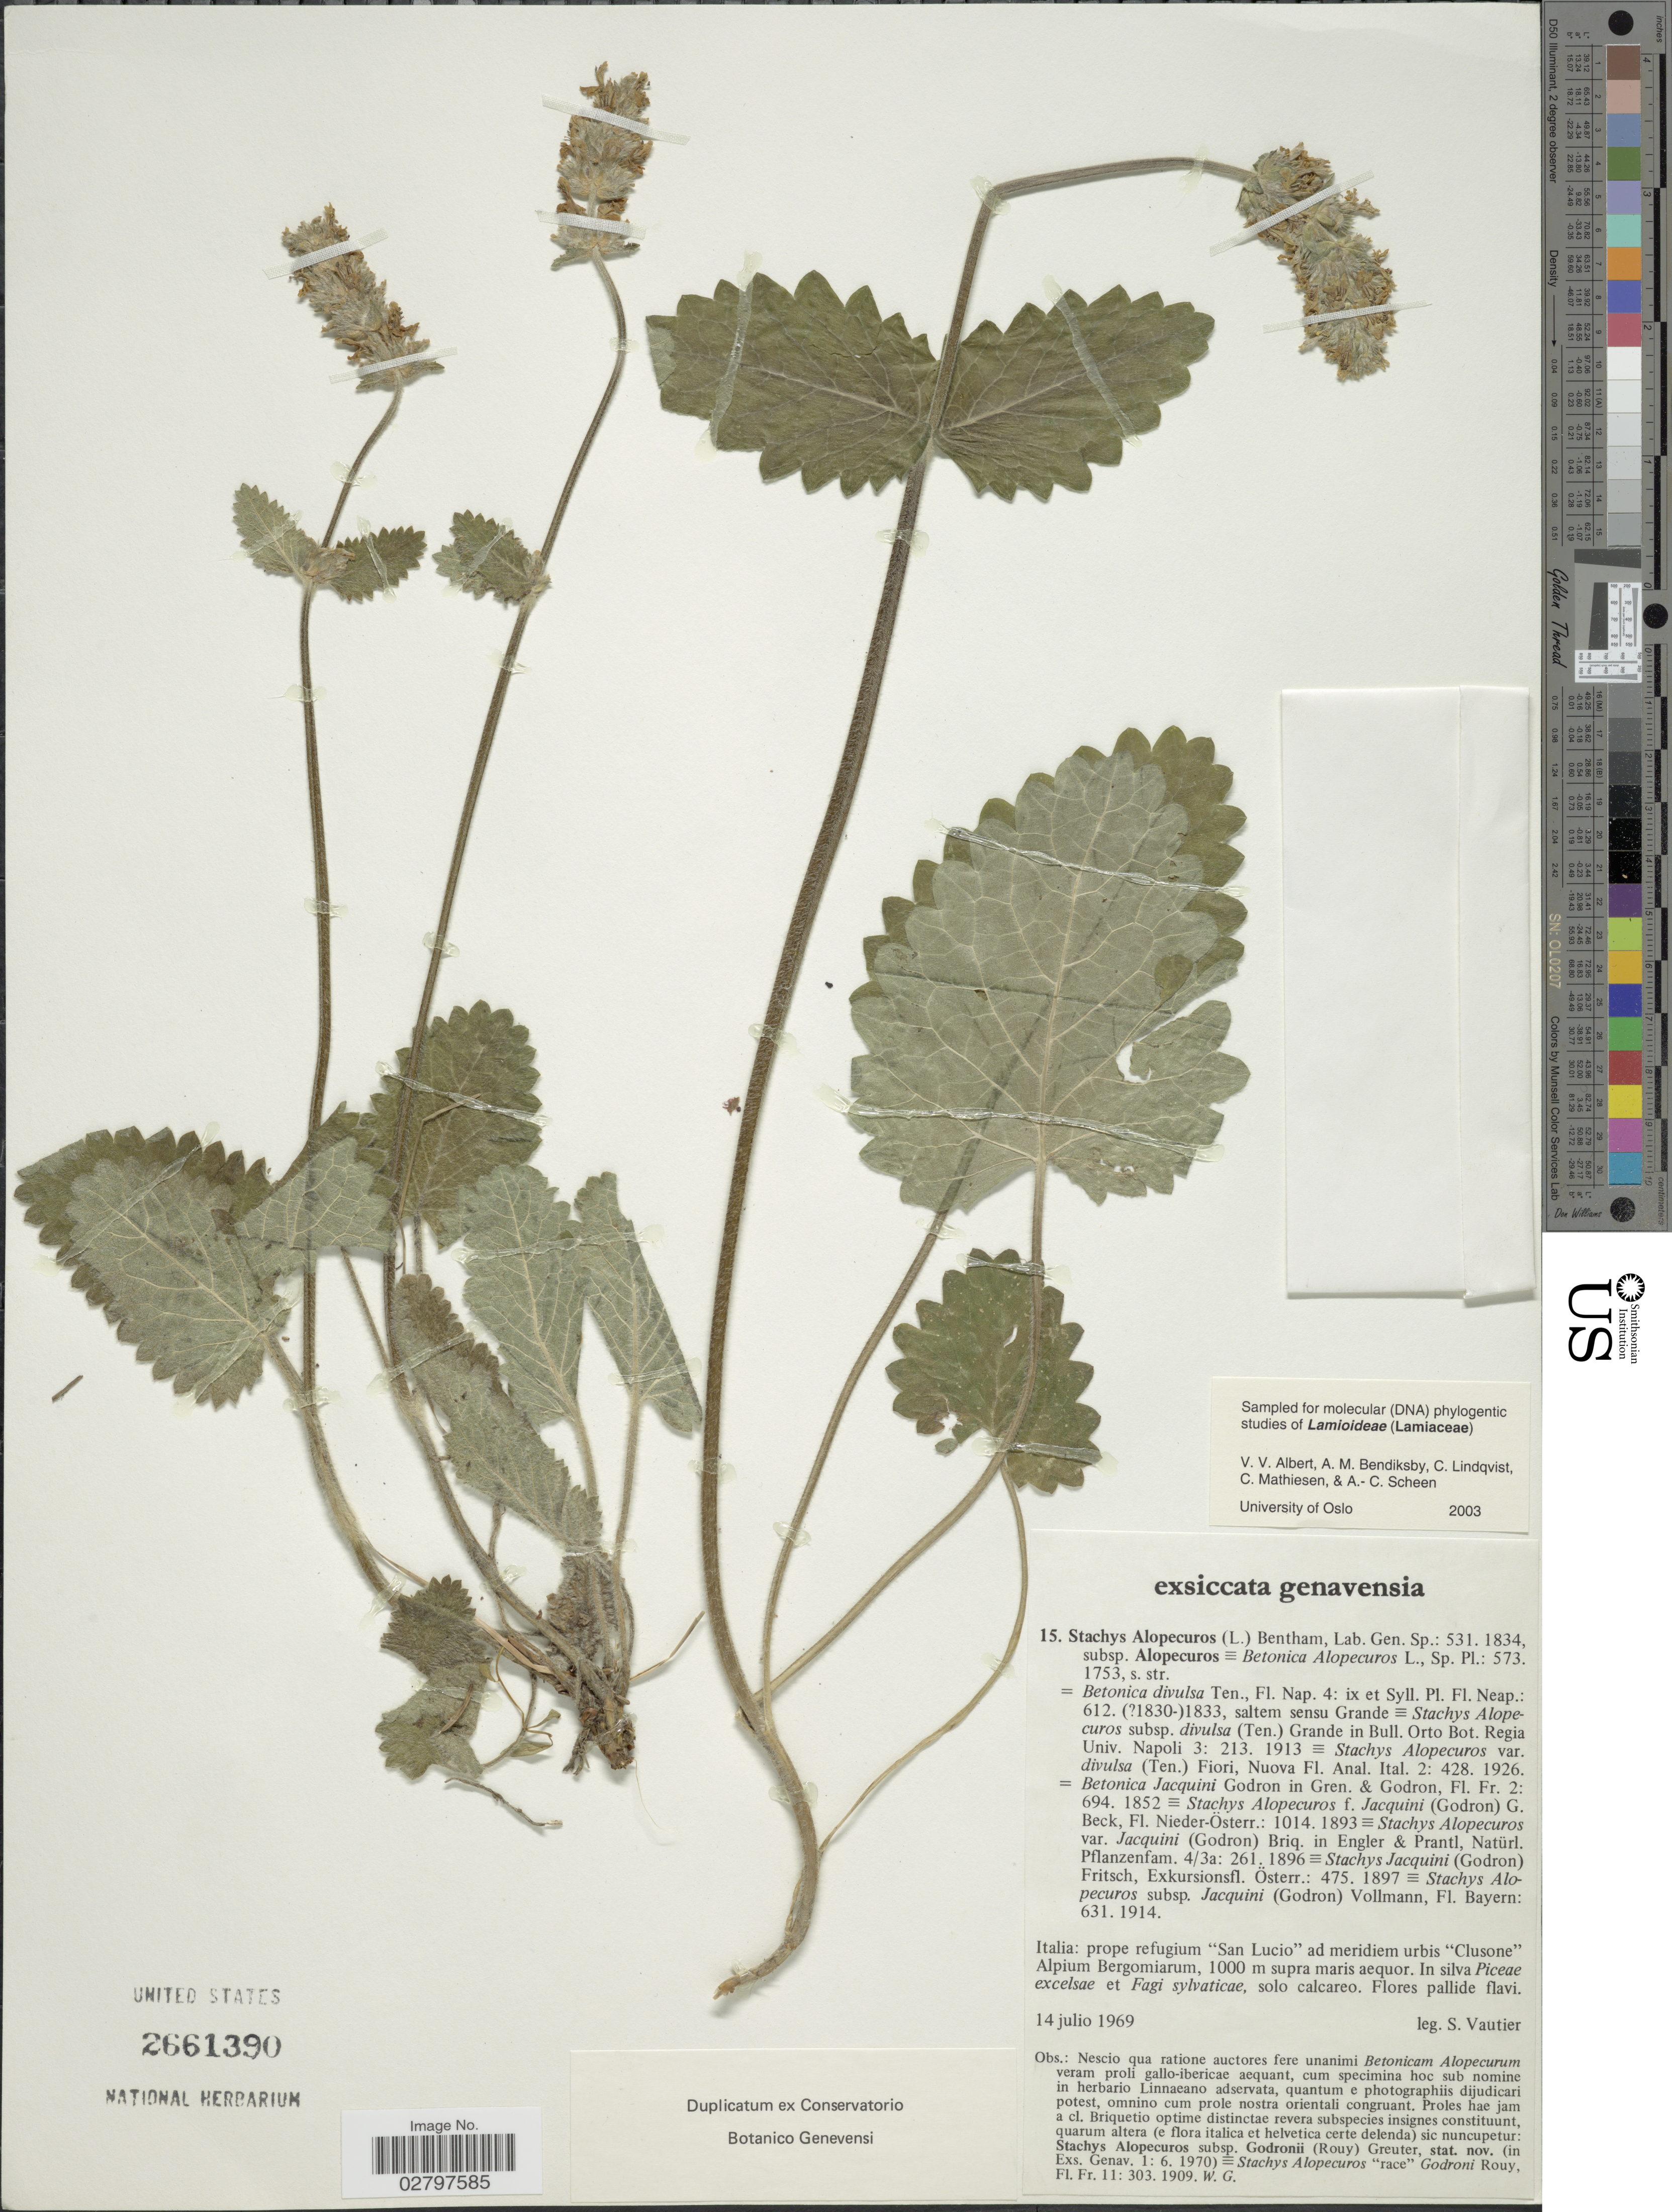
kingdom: Plantae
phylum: Tracheophyta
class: Magnoliopsida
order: Lamiales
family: Lamiaceae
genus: Stachys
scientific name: Stachys alopecuros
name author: (L.) Benth.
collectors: S. Vautier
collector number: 15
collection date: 1969-07-14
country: Italy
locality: Prope refugium "San Lucio" ad meridiem urbis "Clusone" Alpium Bergomiarum.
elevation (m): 1000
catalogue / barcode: US 2661390